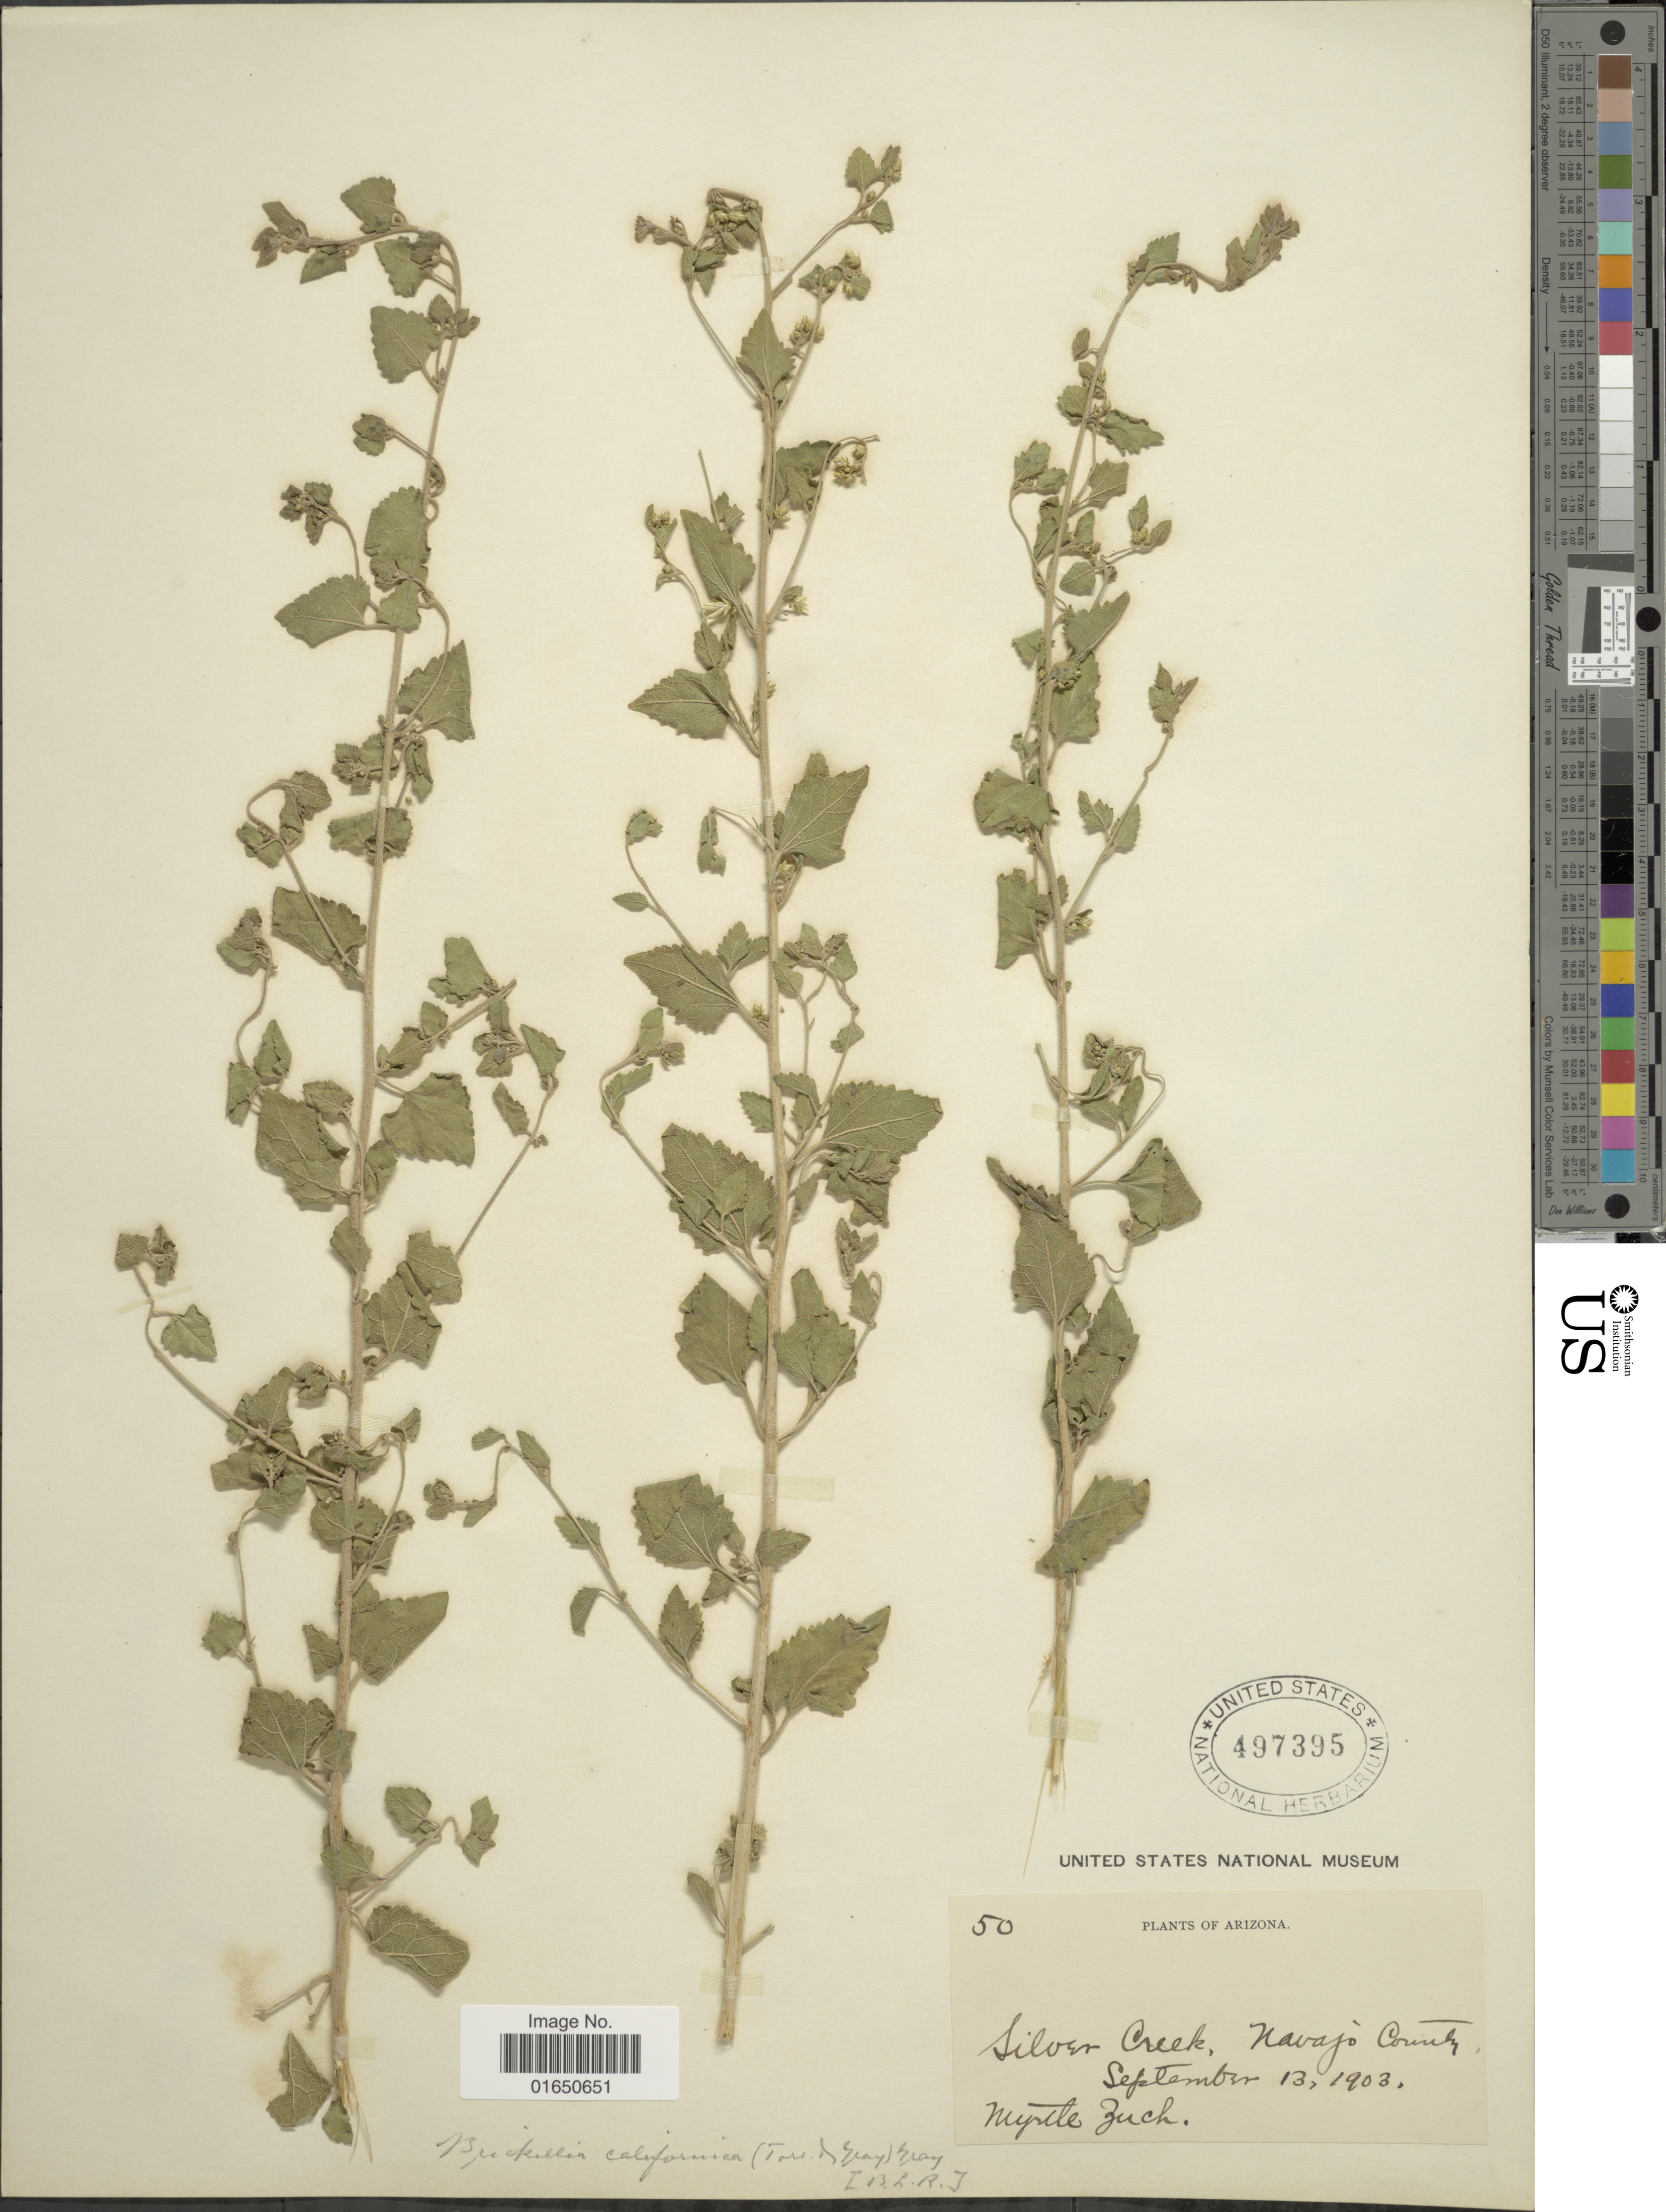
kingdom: Plantae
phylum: Tracheophyta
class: Magnoliopsida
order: Asterales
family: Asteraceae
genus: Brickellia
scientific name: Brickellia californica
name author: (Torr. & A. Gray) A. Gray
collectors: M. Zuck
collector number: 50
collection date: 1903-09-13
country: United States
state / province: Arizona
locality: Silver Creek, Navajo County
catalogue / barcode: US 497395